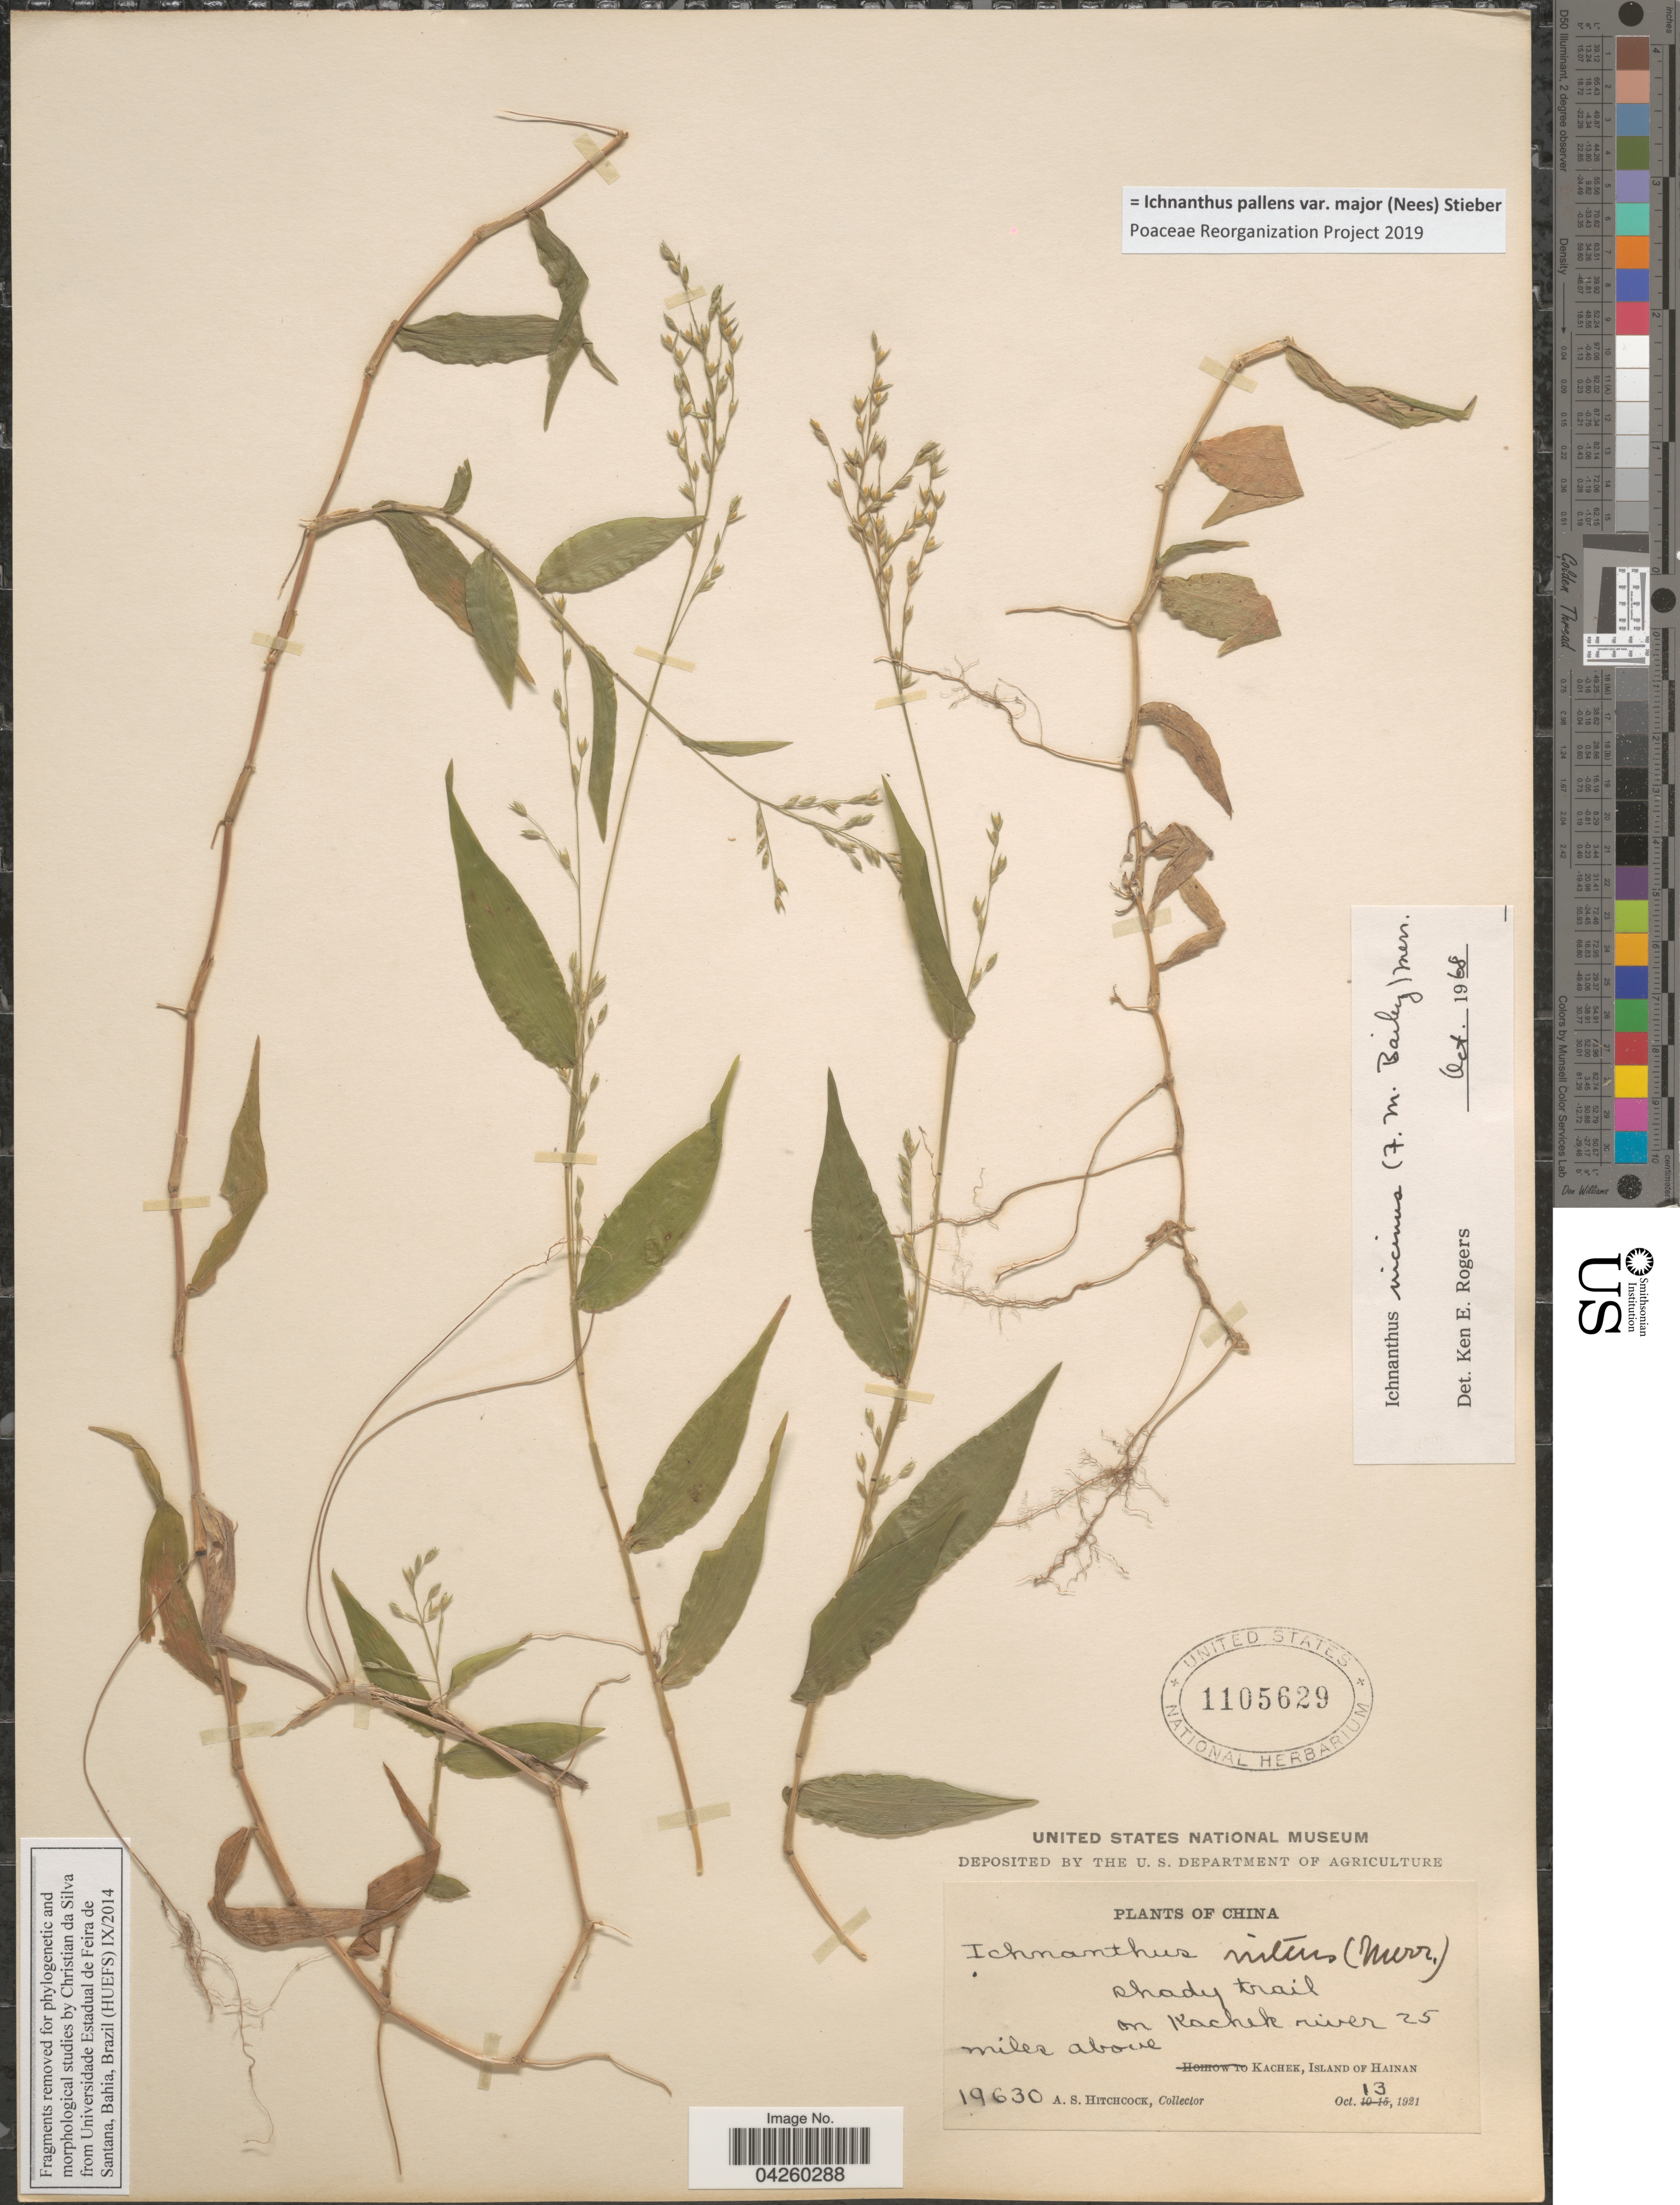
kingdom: Plantae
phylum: Tracheophyta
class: Liliopsida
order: Poales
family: Poaceae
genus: Ichnanthus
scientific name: Ichnanthus pallens var. major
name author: (Nees) Stieber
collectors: A. S. Hitchcock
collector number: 19630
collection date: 1921-10-13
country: China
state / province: Hainan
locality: Shady trail on Kachek river 25 miles above Kachek, Island of Hainan.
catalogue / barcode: US 1105629